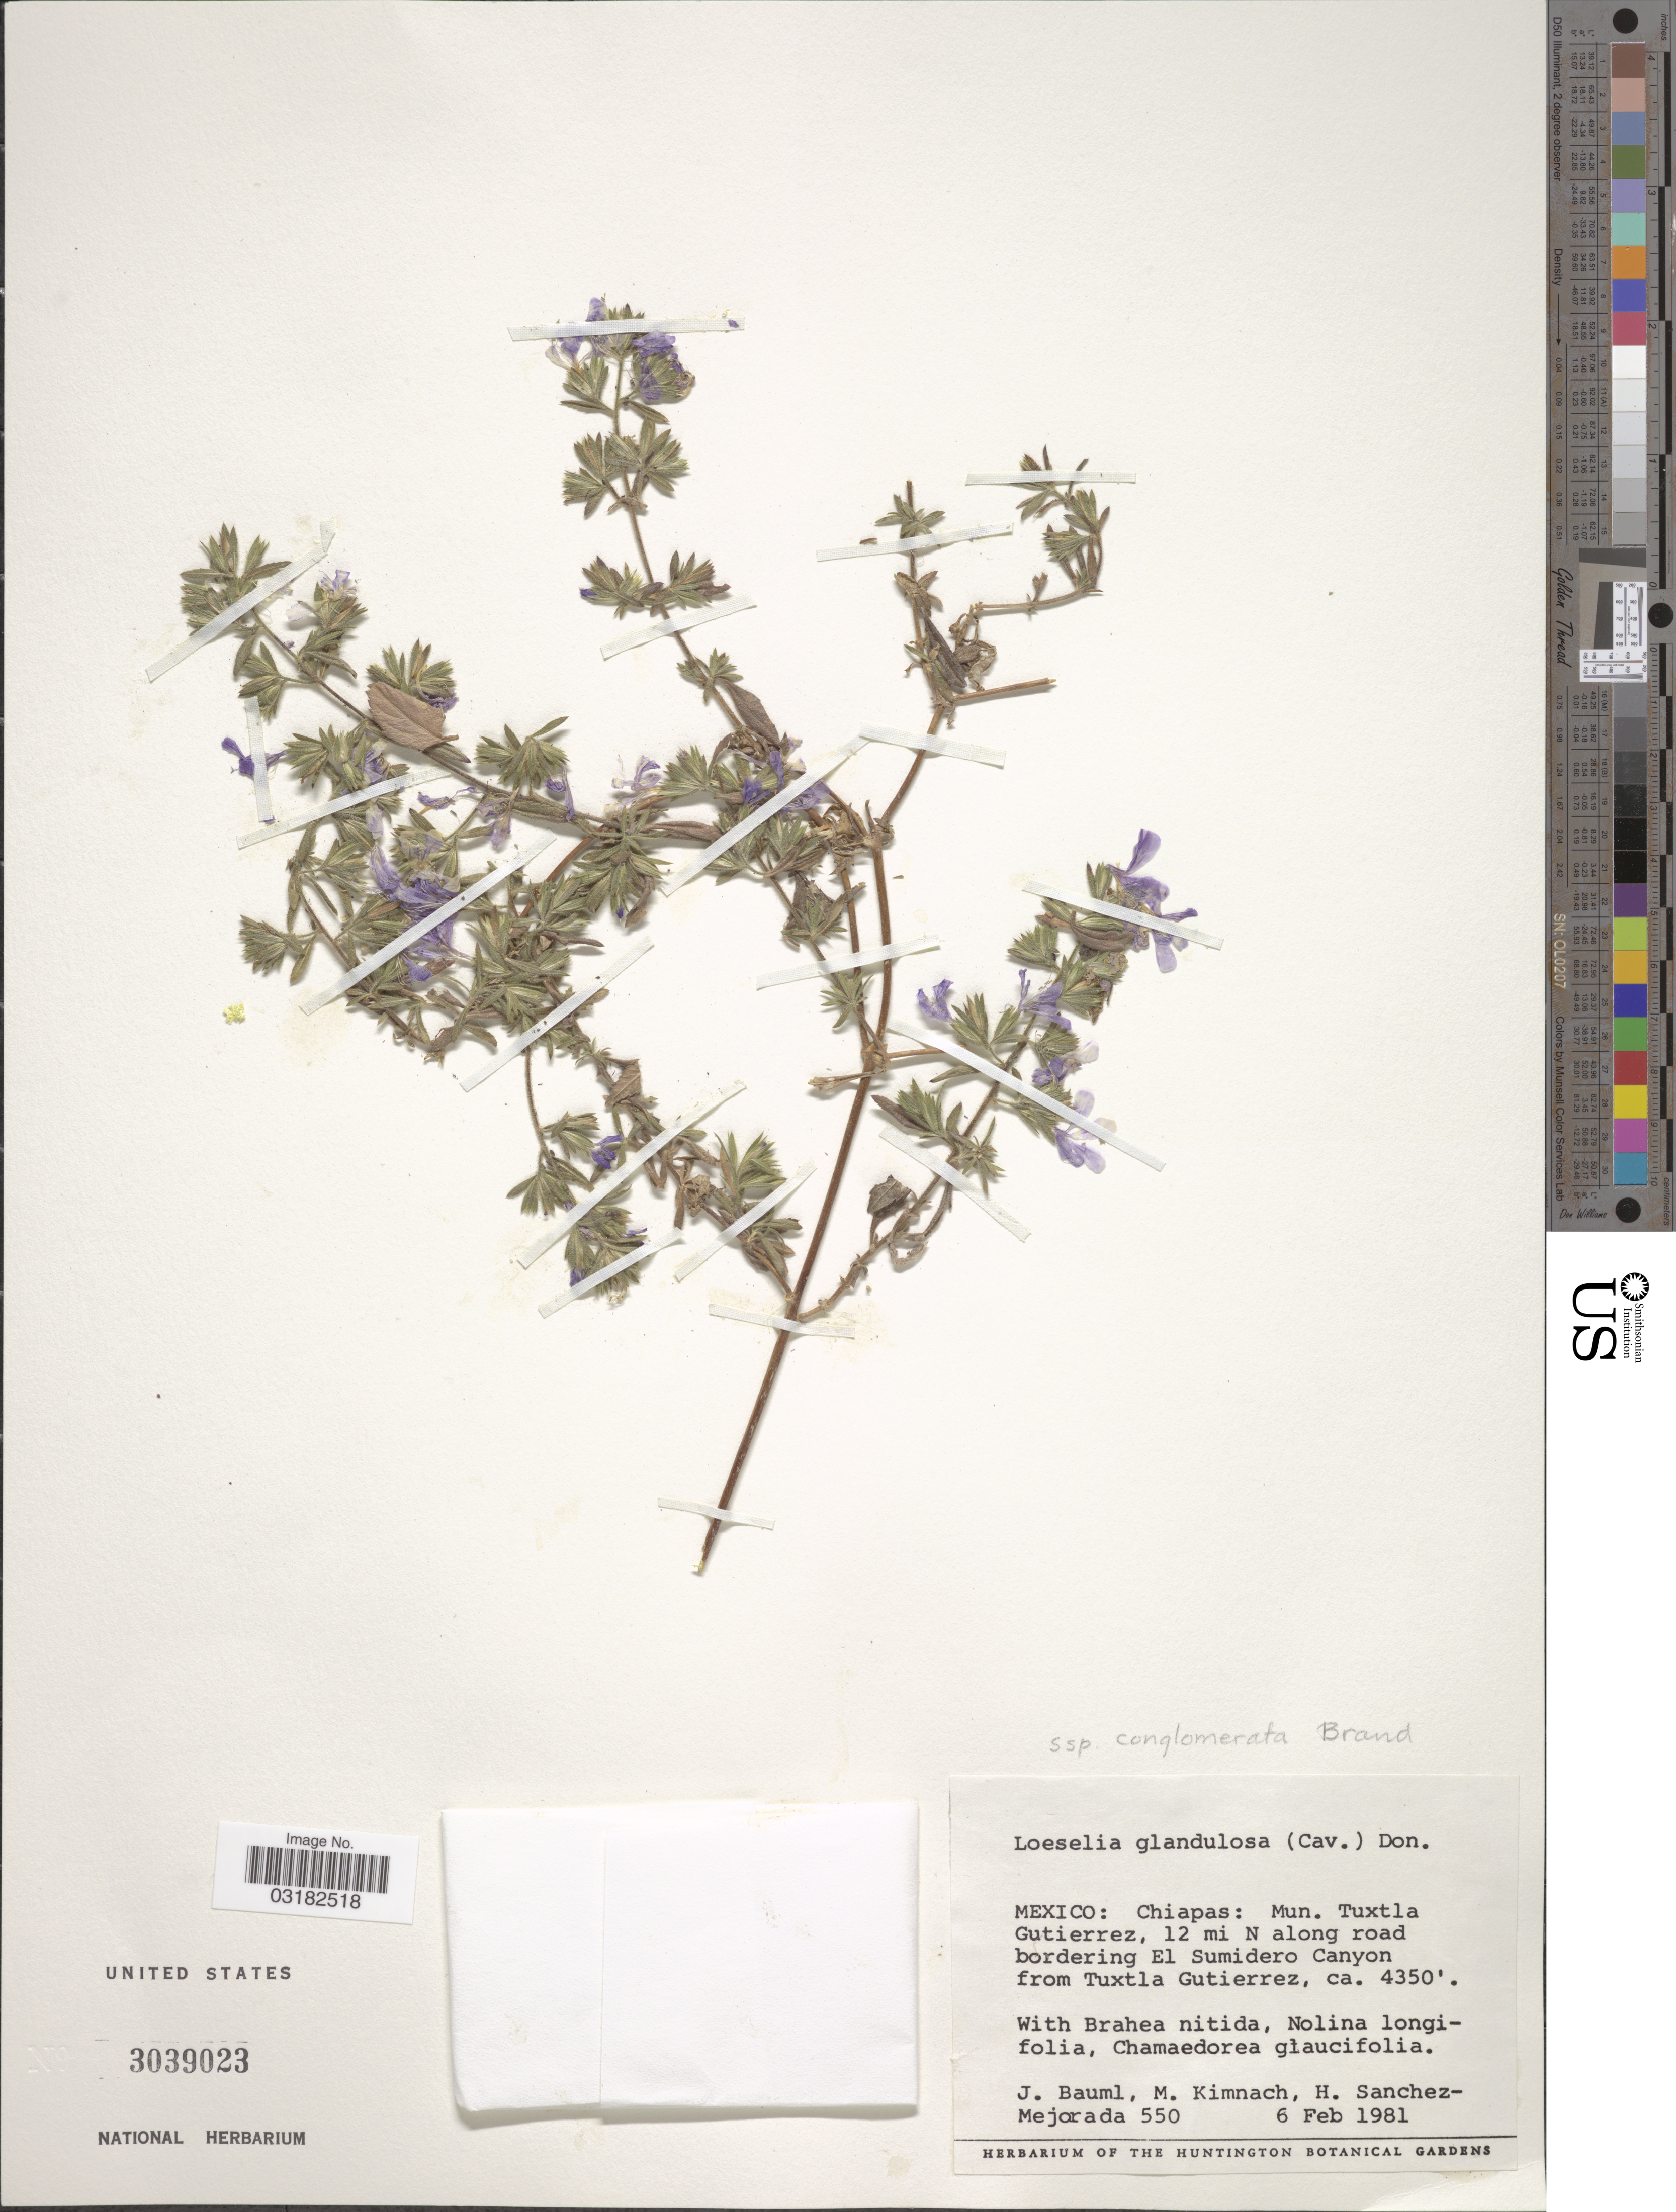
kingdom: Plantae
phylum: Tracheophyta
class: Magnoliopsida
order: Ericales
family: Polemoniaceae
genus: Loeselia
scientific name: Loeselia glandulosa subsp. conglomerata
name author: (Kunth) Brand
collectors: J. Bauml, M. W. Kimnach & H. Sánchez-Mejorada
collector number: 550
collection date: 1981-02-06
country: Mexico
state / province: Chiapas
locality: Chiapas: Mun. Tuxtla Gutierrez, 12 mi N along road bordering El Sumidero Canyon from Tuxtla Gutierrez.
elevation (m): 1326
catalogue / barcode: US 3039023